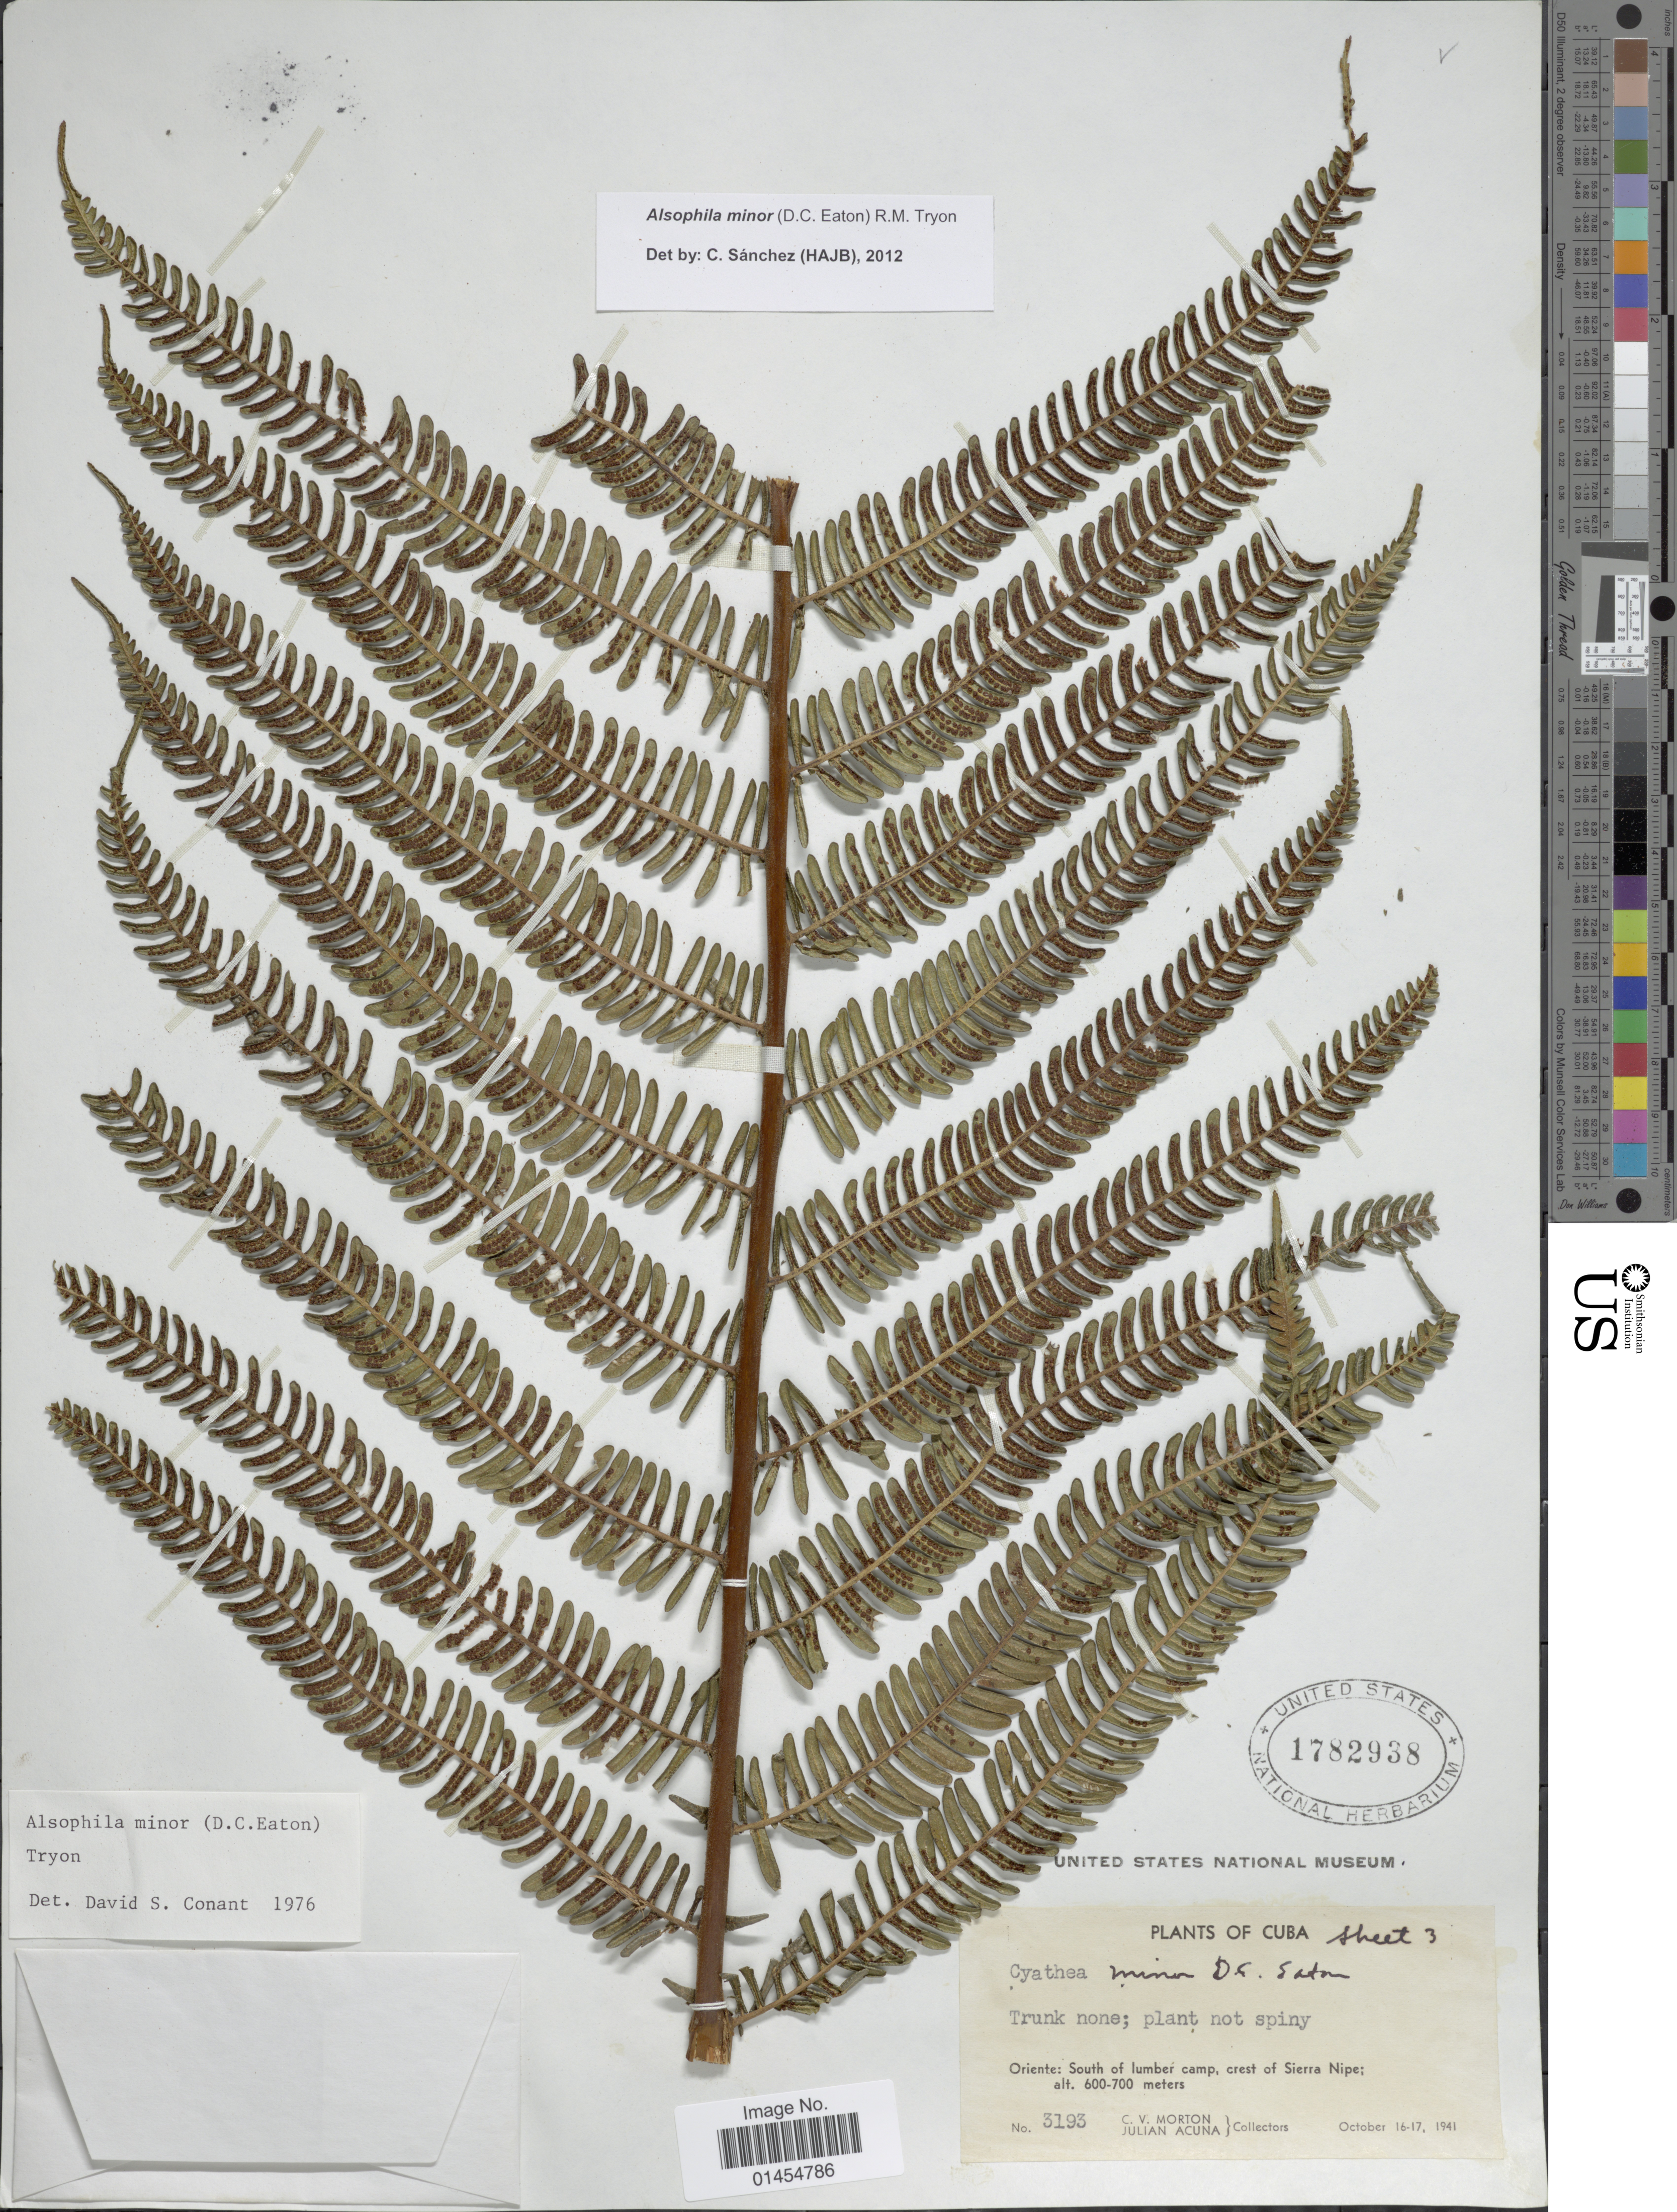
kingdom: Plantae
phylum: Tracheophyta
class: Polypodiopsida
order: Cyatheales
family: Cyatheaceae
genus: Alsophila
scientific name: Alsophila minor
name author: (D.C. Eaton) R.M. Tryon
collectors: C. V. Morton & J. B. Acuña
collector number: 3193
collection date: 1941-10-16/1941-10-17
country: Cuba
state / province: Oriente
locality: South of lumber camp, crest of Sierra Nipe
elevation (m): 600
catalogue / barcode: US 1782938